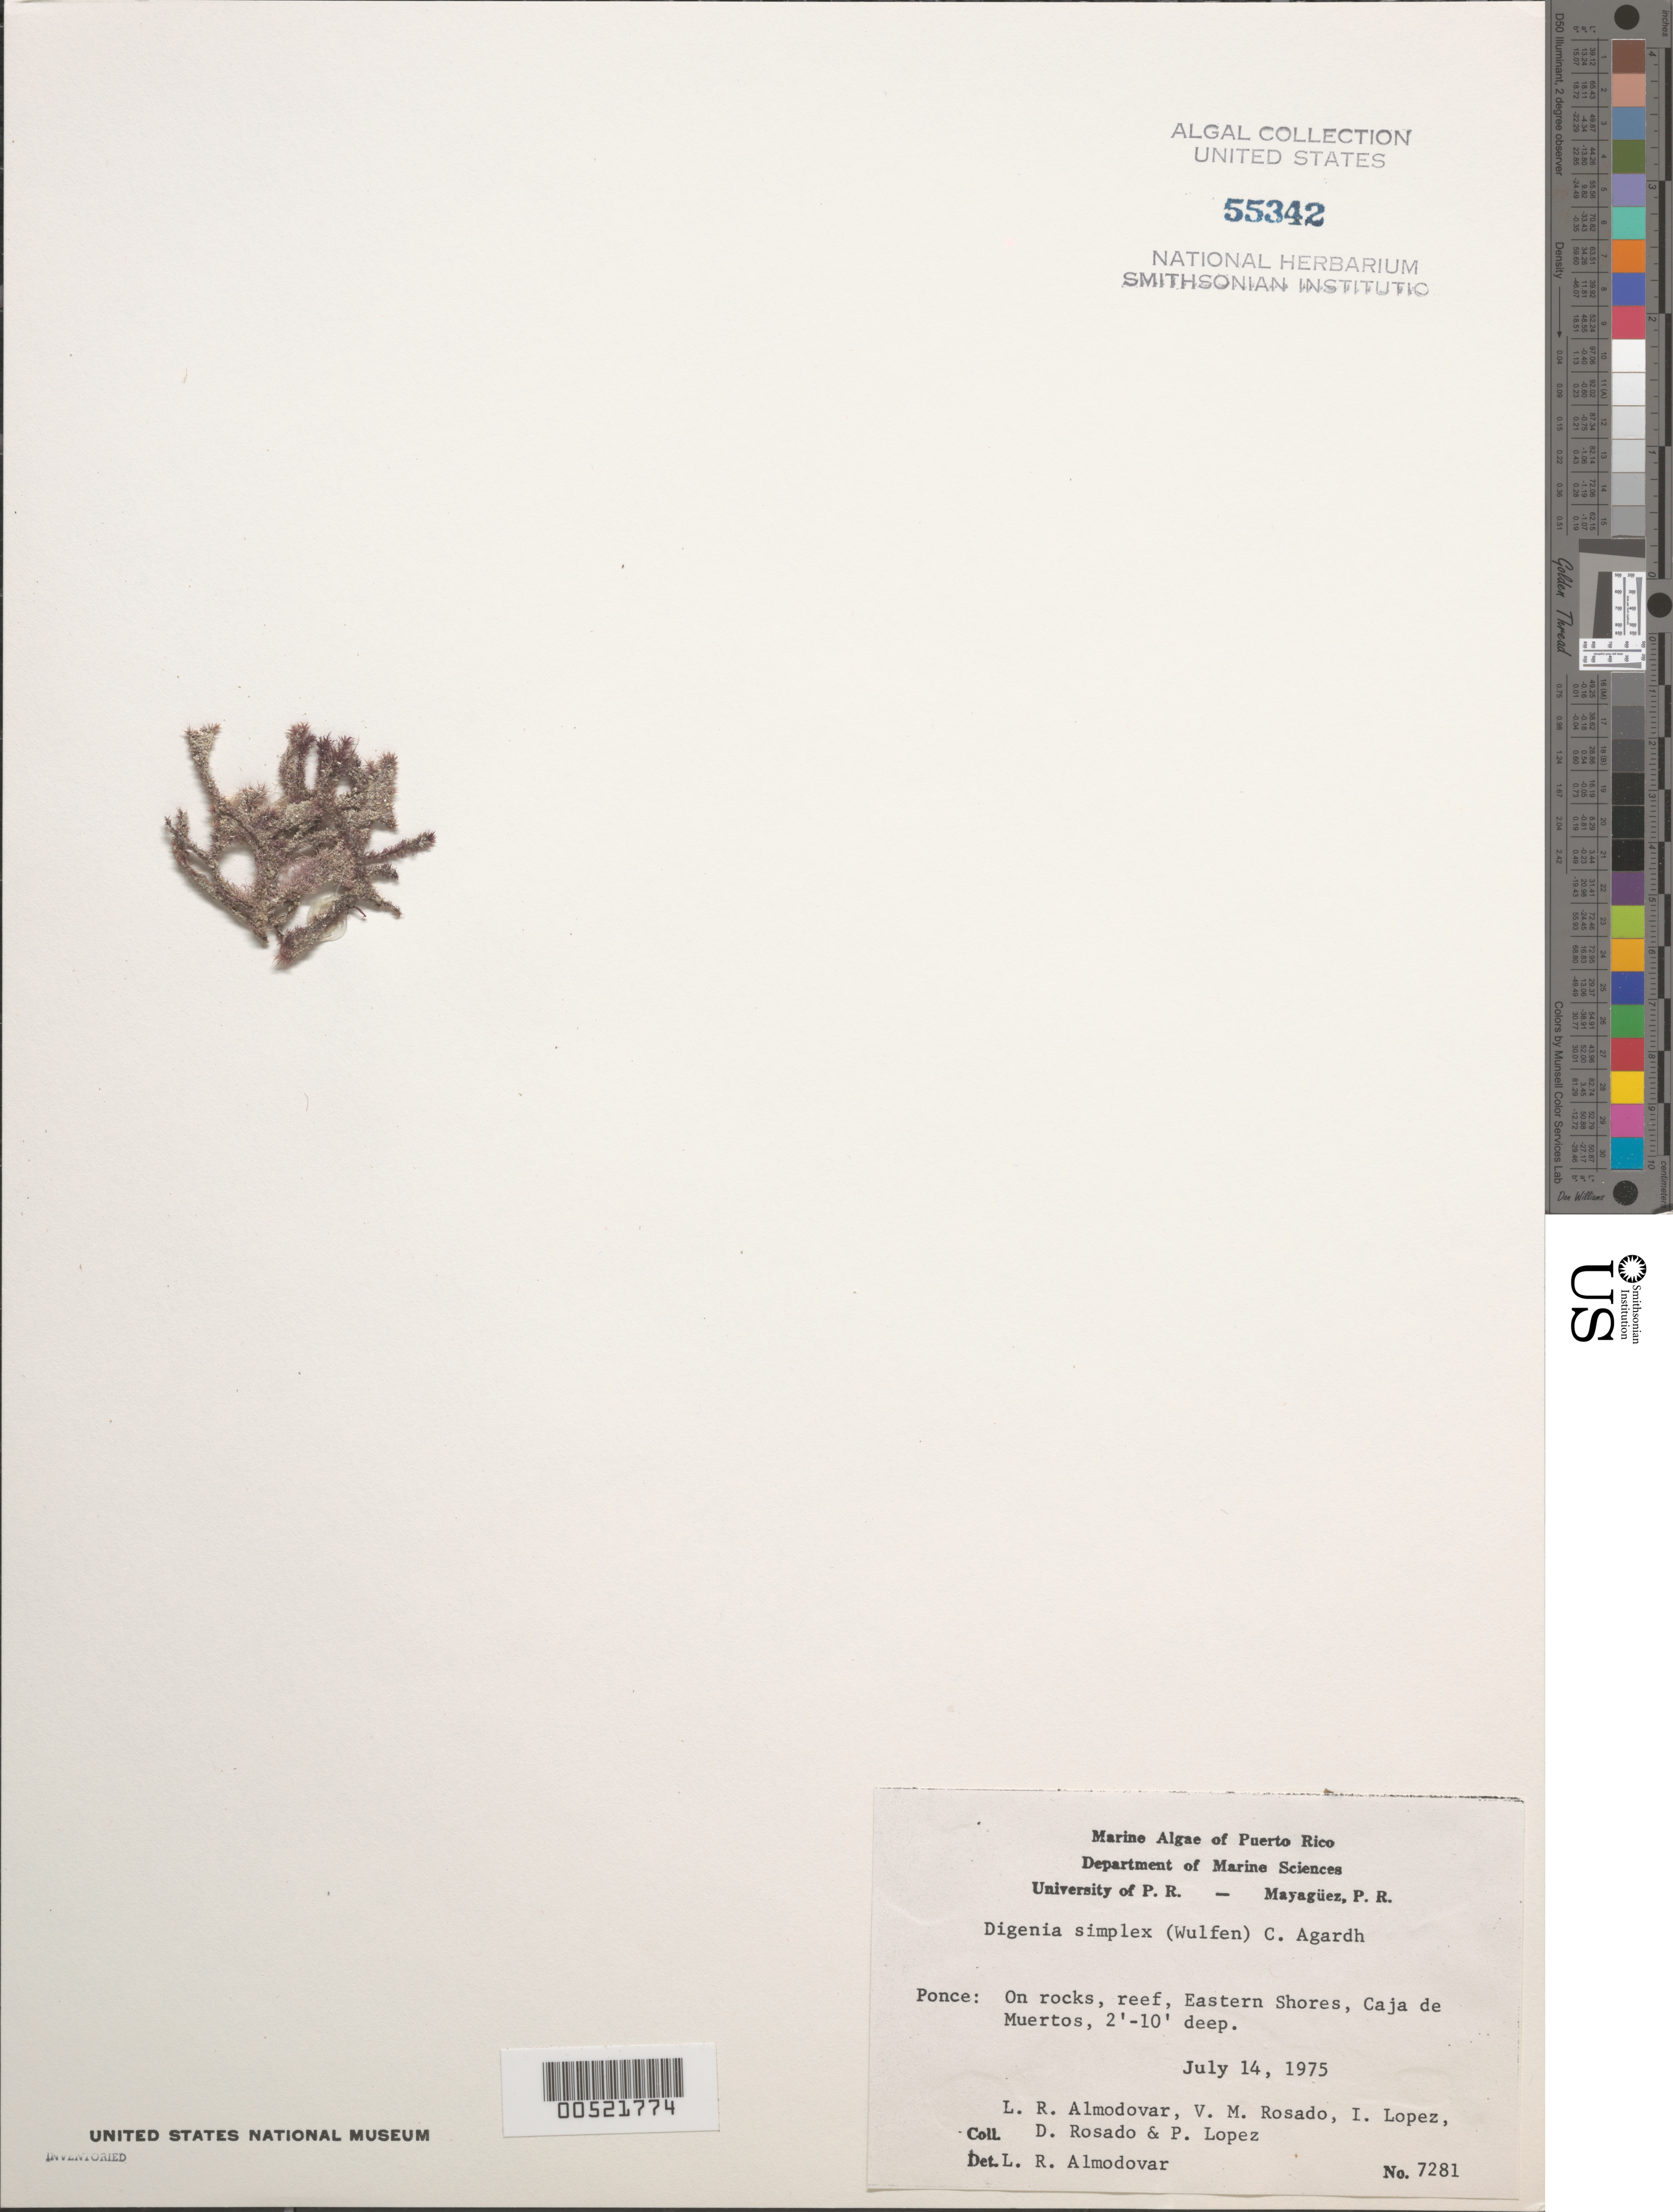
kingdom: Plantae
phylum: Rhodophyta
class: Florideophyceae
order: Ceramiales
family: Rhodomelaceae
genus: Digenea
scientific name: Digenea simplex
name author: (Wulfen) C. Agardh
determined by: Almodovar, L. R.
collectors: L. Almodovar, V. Rosado, I. Lopéz, D. Rosado & P. Lopez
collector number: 7281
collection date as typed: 14 Jul 1975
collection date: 1975-07-14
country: Puerto Rico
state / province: Ponce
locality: Caja de muertos, eastern shore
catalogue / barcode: US 55342